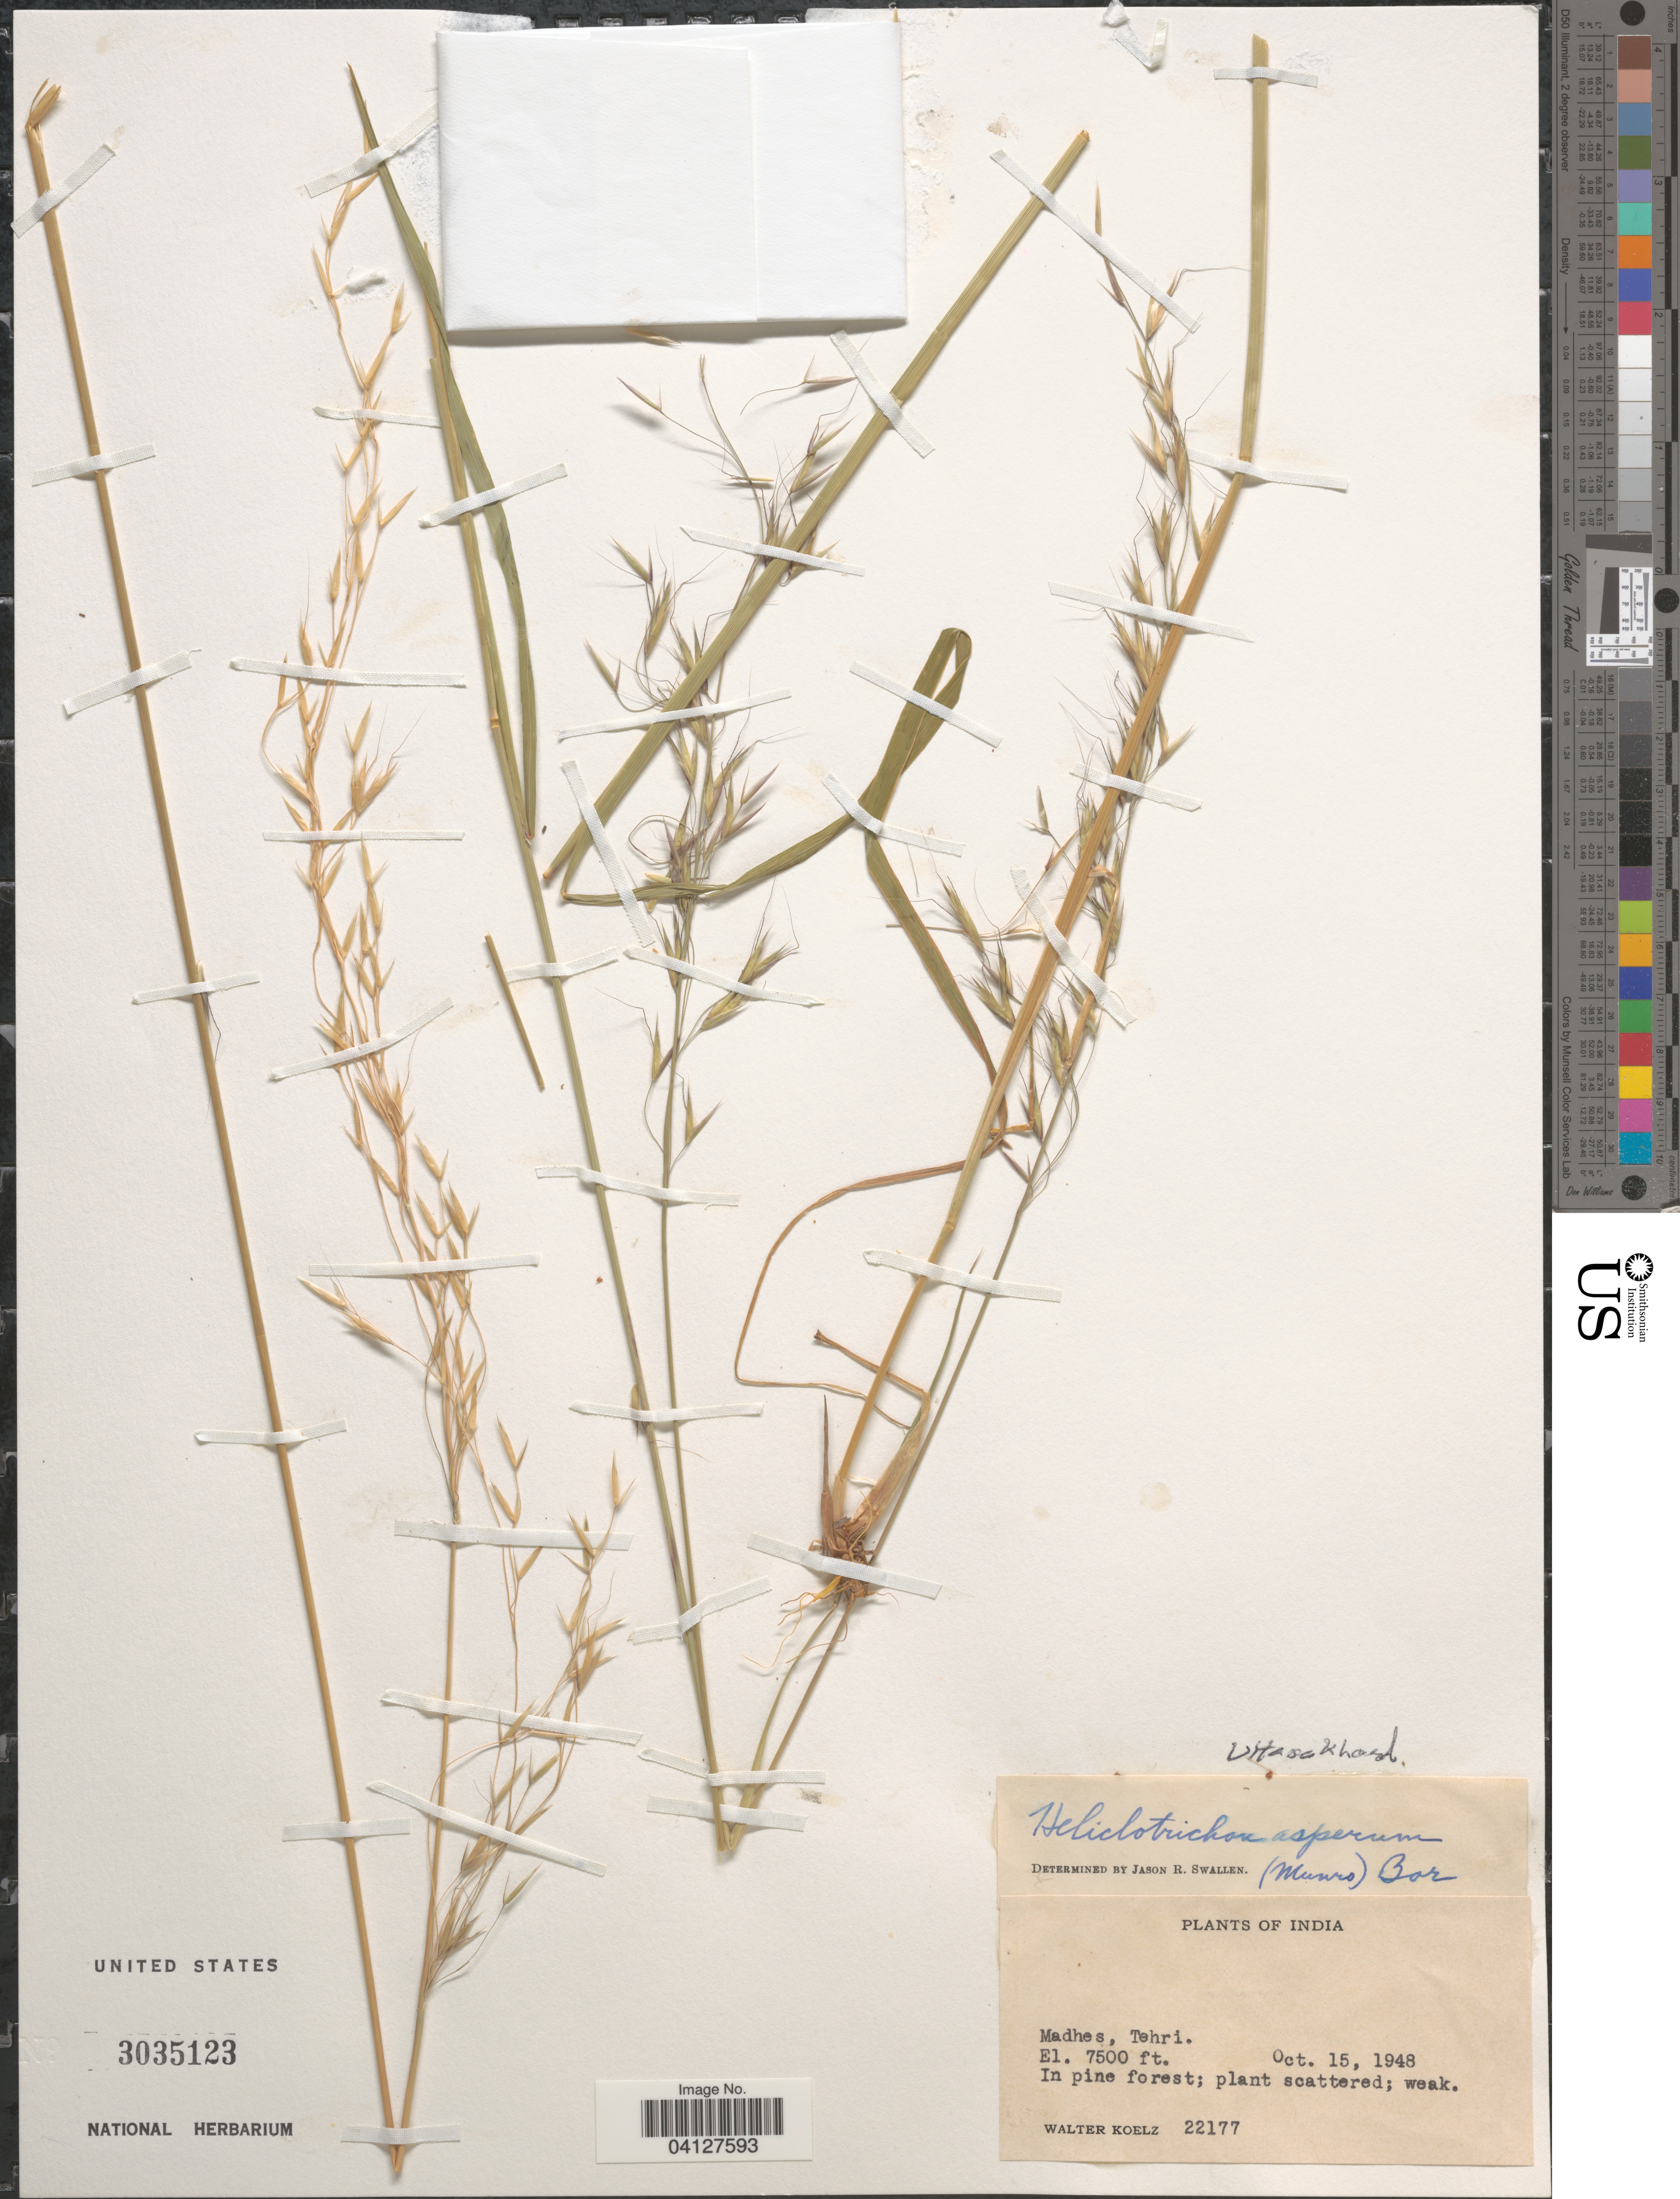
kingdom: Plantae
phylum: Tracheophyta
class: Liliopsida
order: Poales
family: Poaceae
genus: Helictotrichon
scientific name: Helictotrichon asperum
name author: (Munro ex Thwaites) Bor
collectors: W. N. Koelz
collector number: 22177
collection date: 1948-10-15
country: India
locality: Madhes, Tehri.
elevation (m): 2286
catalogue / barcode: US 3035123